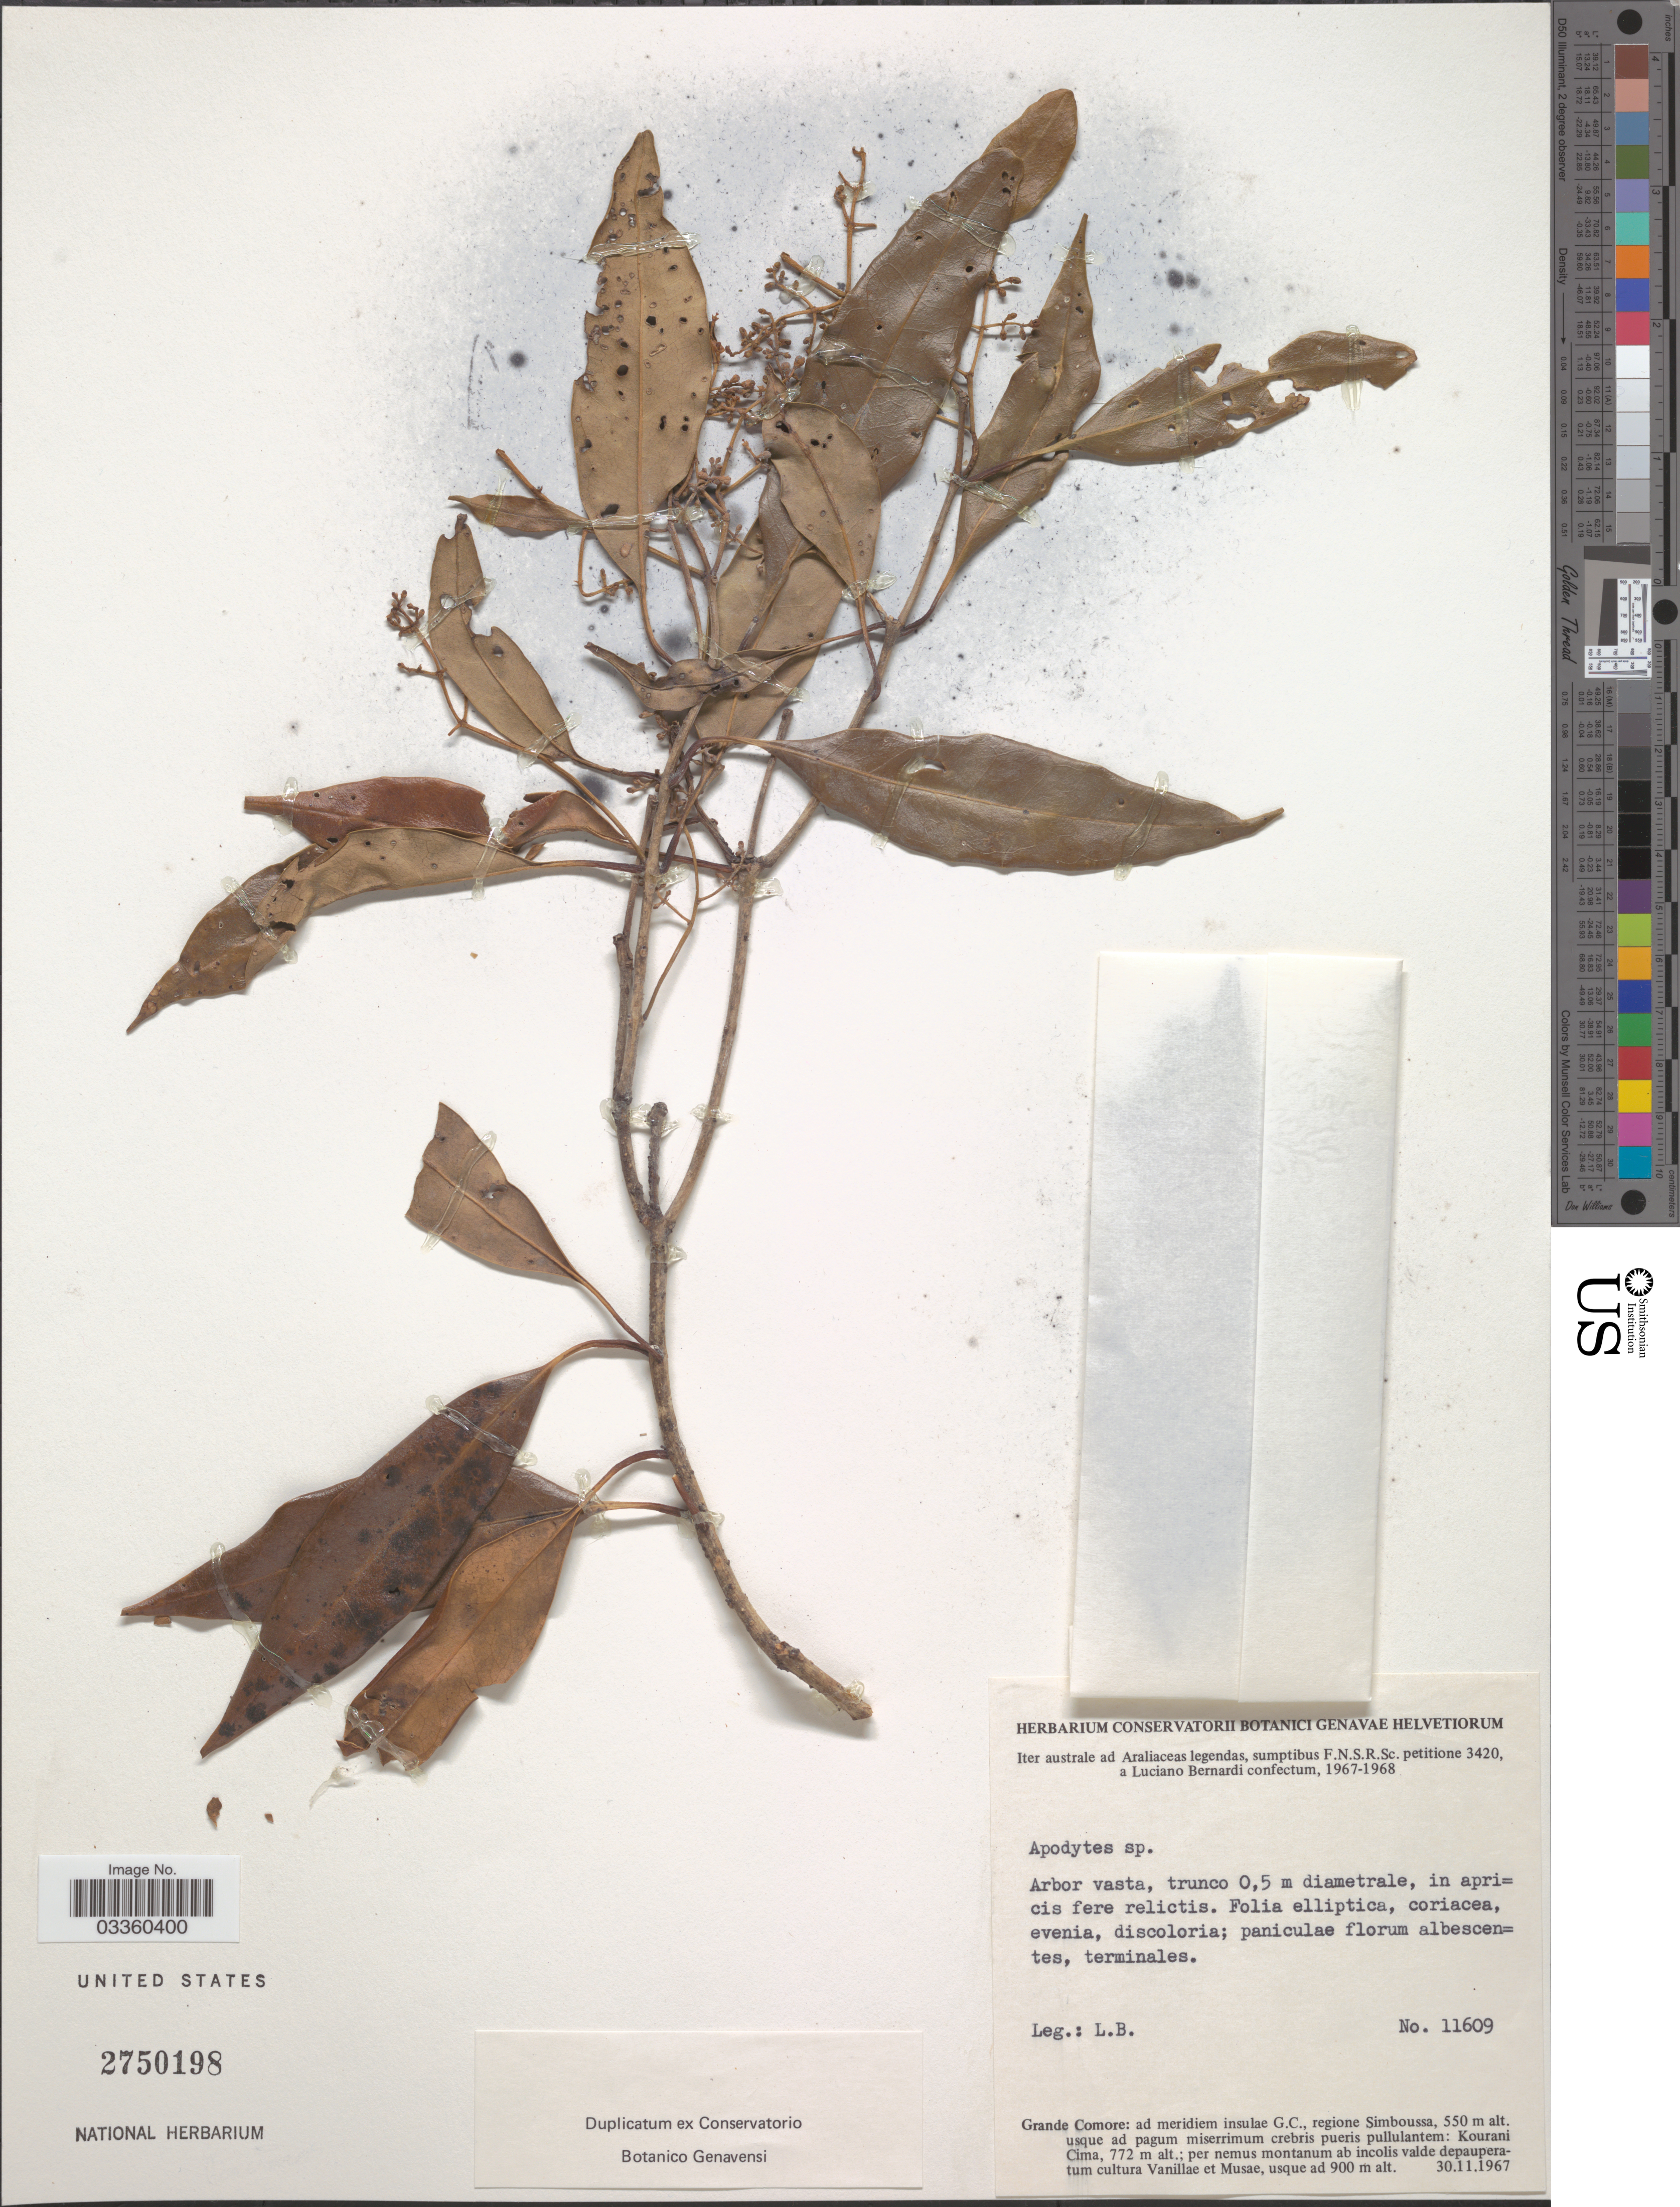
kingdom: Plantae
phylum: Tracheophyta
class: Magnoliopsida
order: Metteniusales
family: Metteniusaceae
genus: Apodytes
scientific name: Apodytes sp.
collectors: L. Bernardi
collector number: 11609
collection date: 1967-11-30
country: Comoros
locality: Grande Comore: ad meridiem insulae G.C., regione Simboussa.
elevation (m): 550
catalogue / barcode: US 2750198